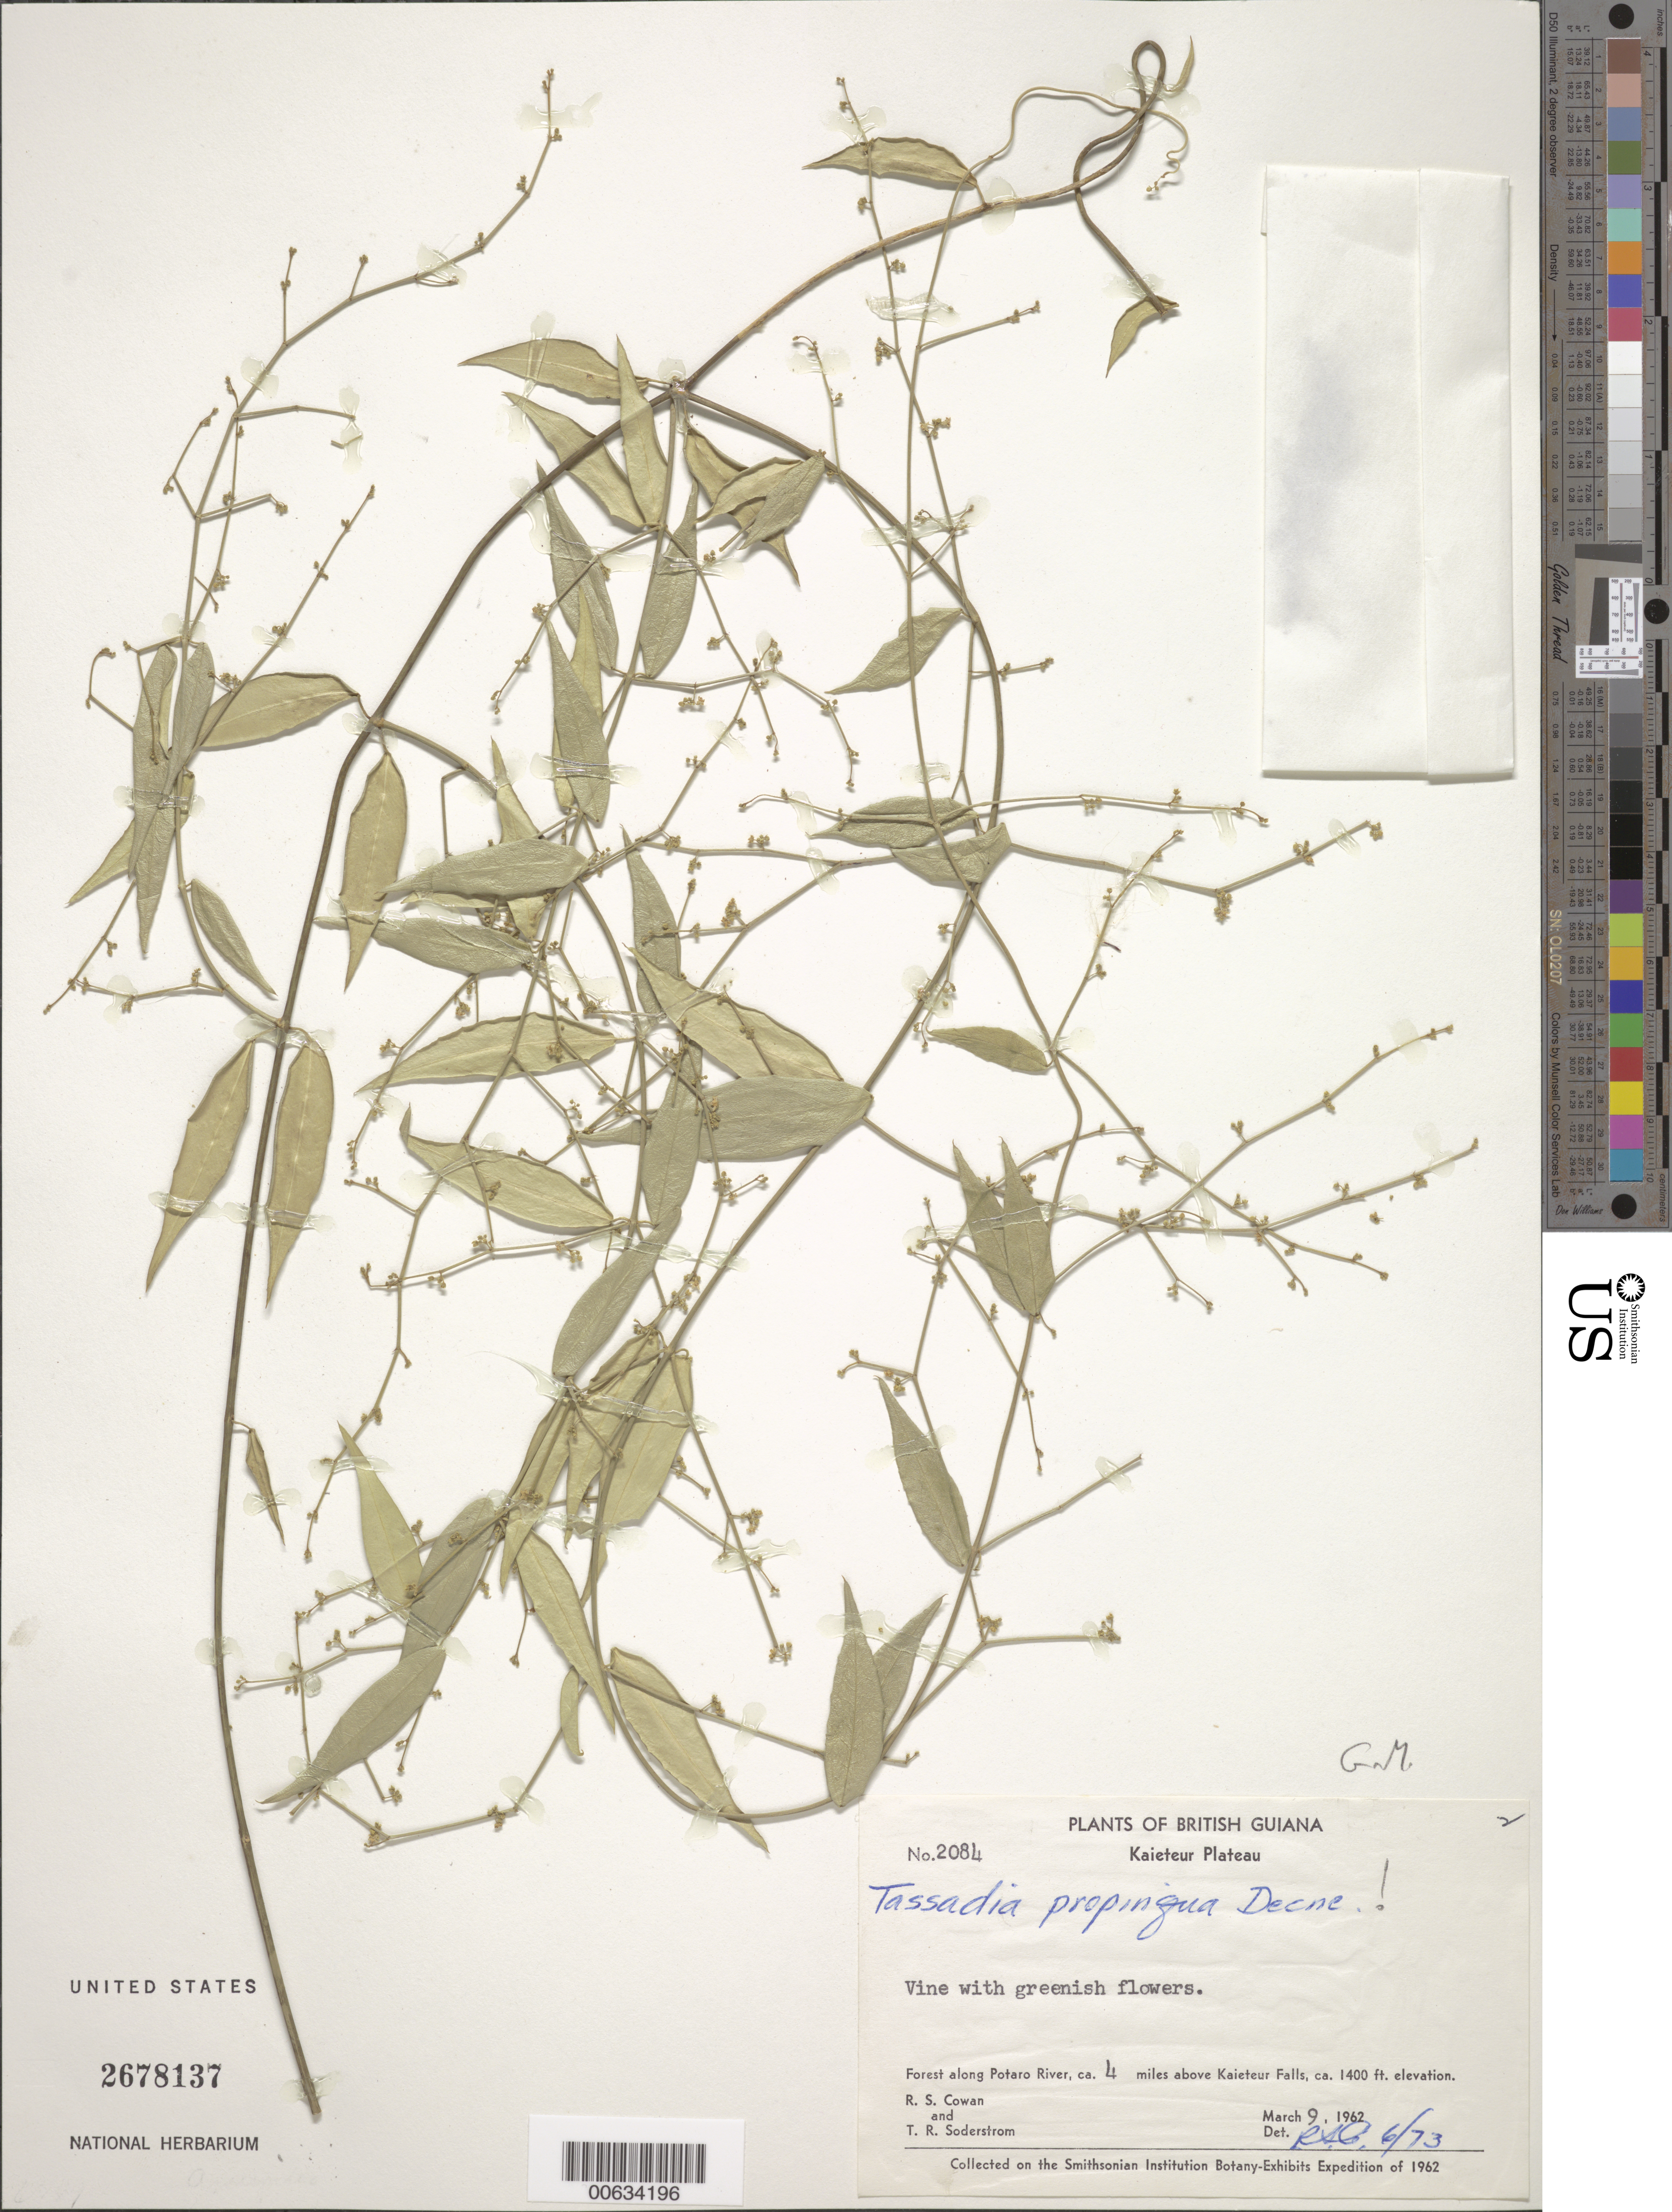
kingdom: Plantae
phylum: Tracheophyta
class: Magnoliopsida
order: Gentianales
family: Apocynaceae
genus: Tassadia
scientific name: Tassadia propinqua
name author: Decne.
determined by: Cowan, R. S.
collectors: R. S. Cowan & T. R. Soderstrom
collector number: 2084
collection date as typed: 9-Mar-62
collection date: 1962-03-09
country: Guyana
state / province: Potaro-Siparuni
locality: Kaieteur Plateau, Potaro R., 4 mi. above Kaieteur Falls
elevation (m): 427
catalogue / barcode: US 2678137